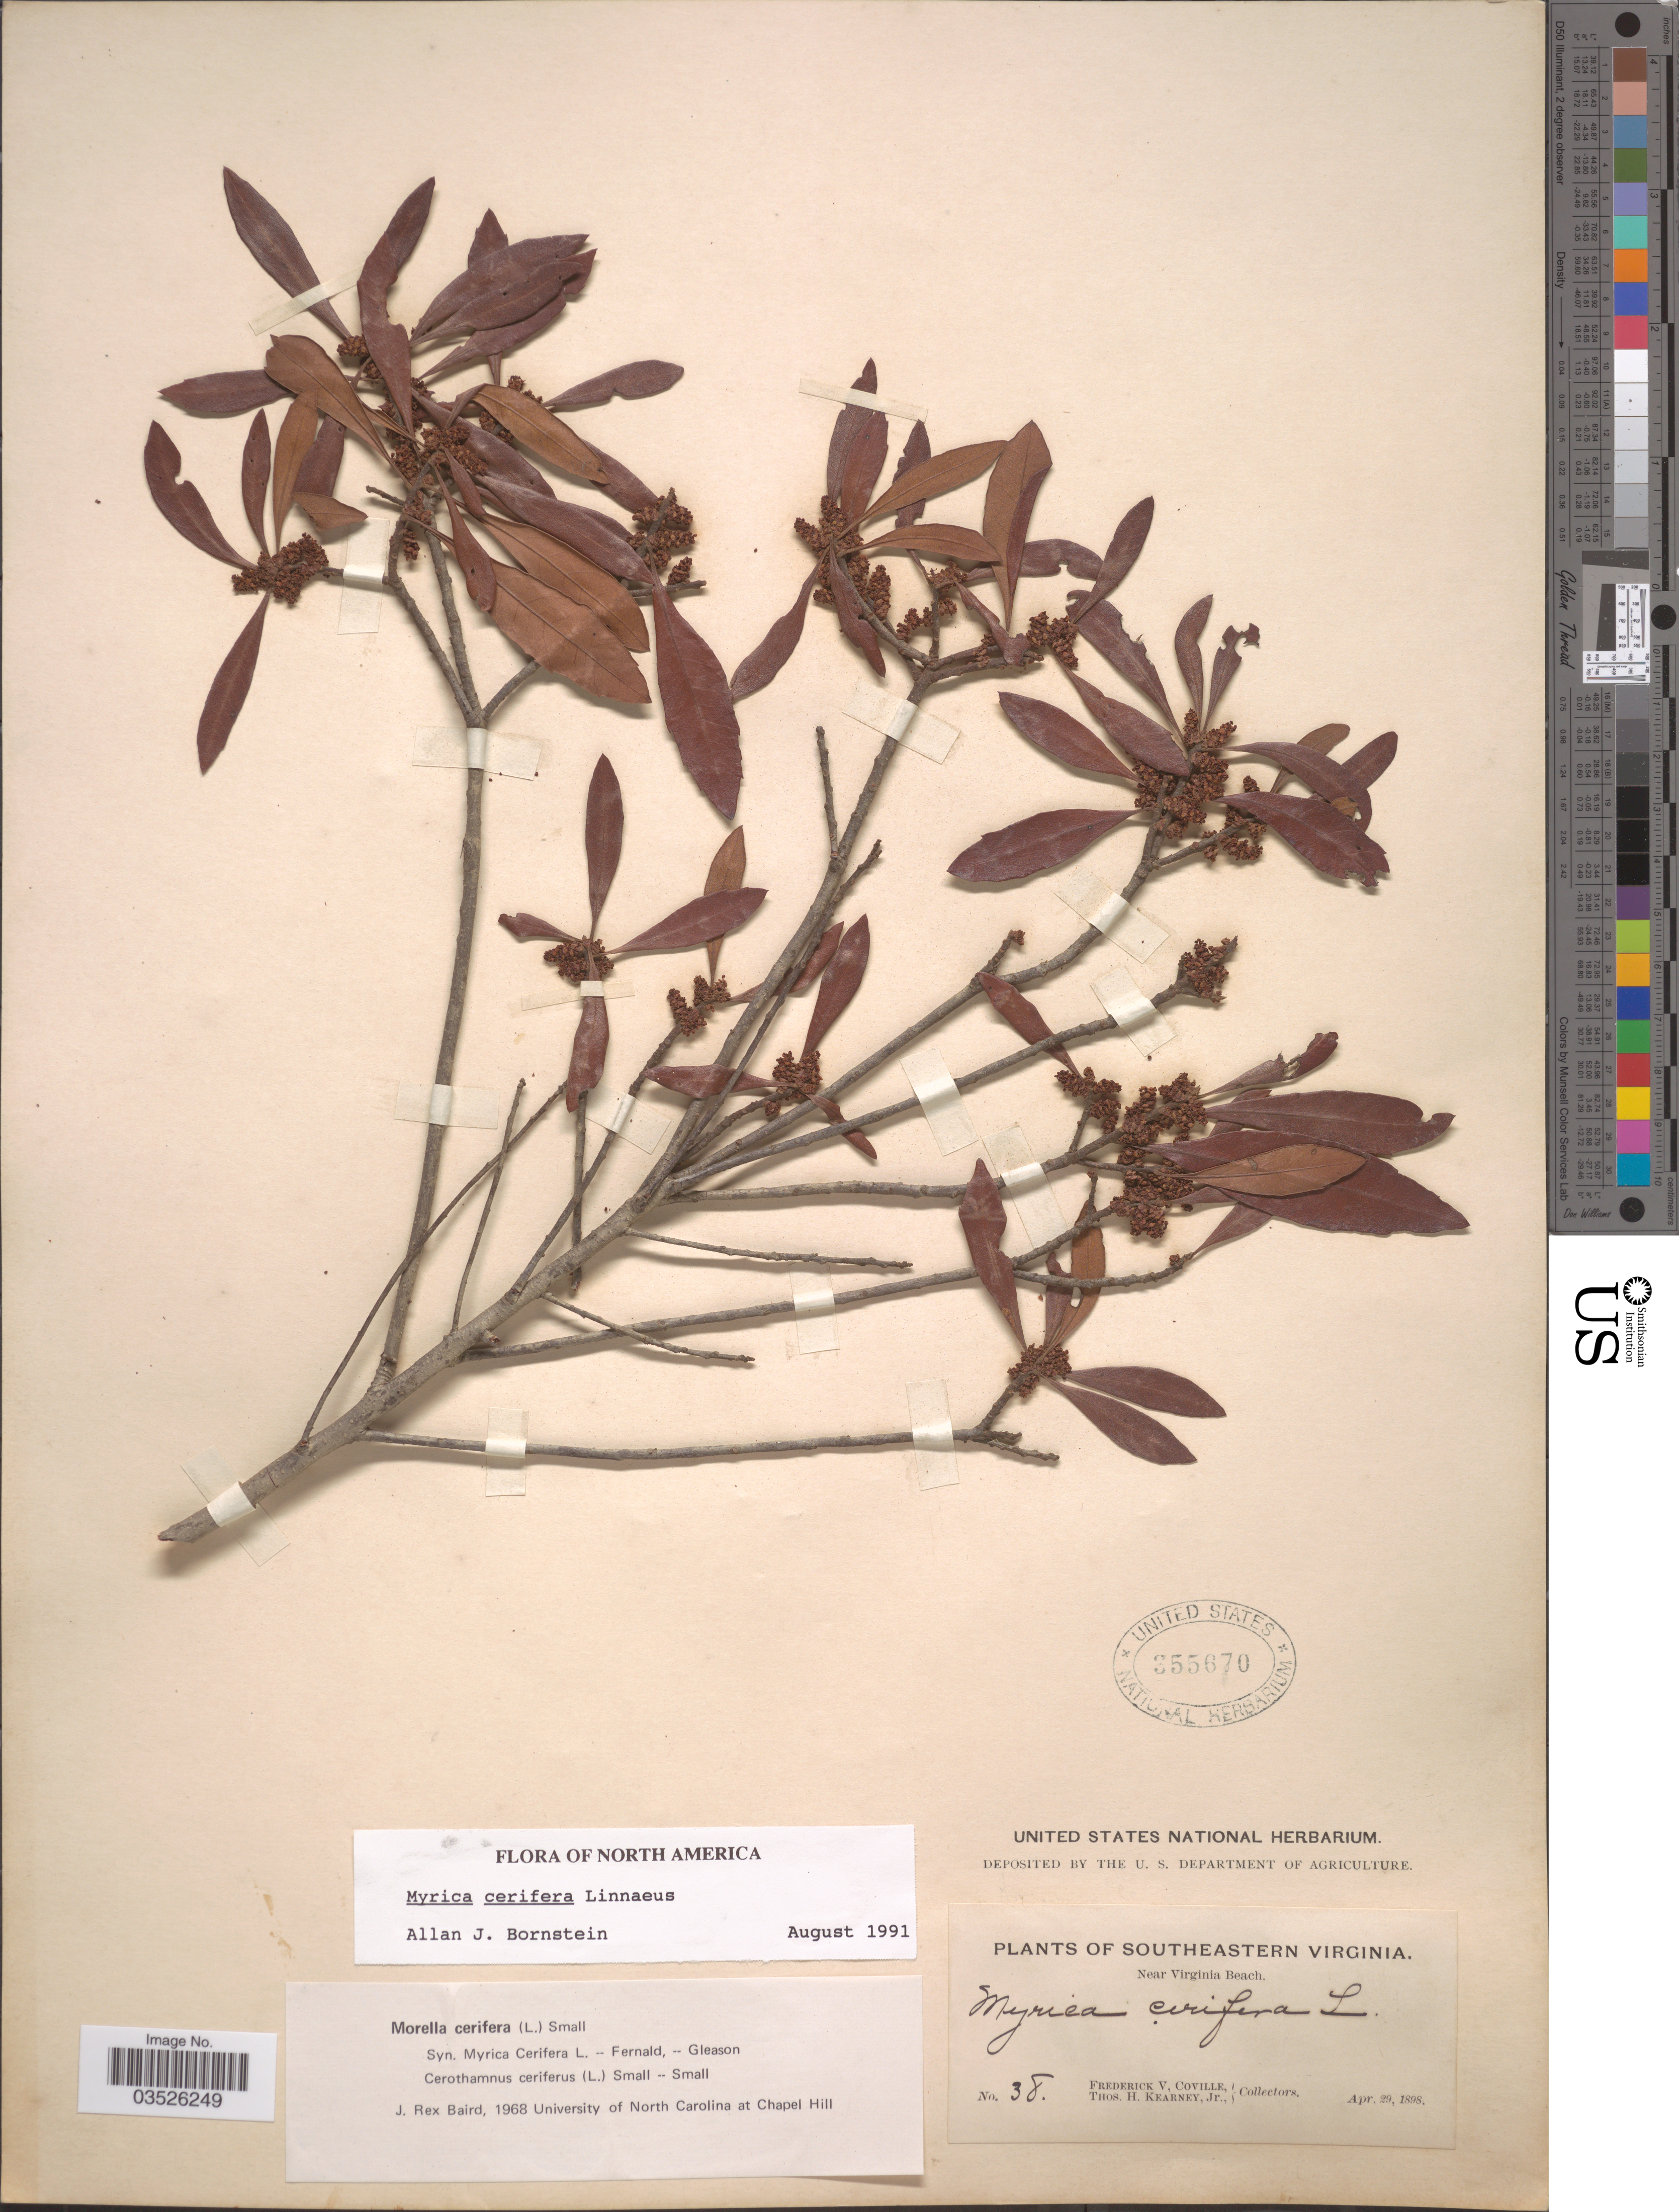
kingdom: Plantae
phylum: Tracheophyta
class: Magnoliopsida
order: Fagales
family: Myricaceae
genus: Morella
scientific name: Morella cerifera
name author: (L.) Small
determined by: Baird, James Rex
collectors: F. V. Coville & T. H. Kearney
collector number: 38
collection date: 1898-04-29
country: United States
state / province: Virginia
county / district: City of Virginia Beach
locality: Southeastern Virginia. Near Virginia Beach.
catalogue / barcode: US 355670